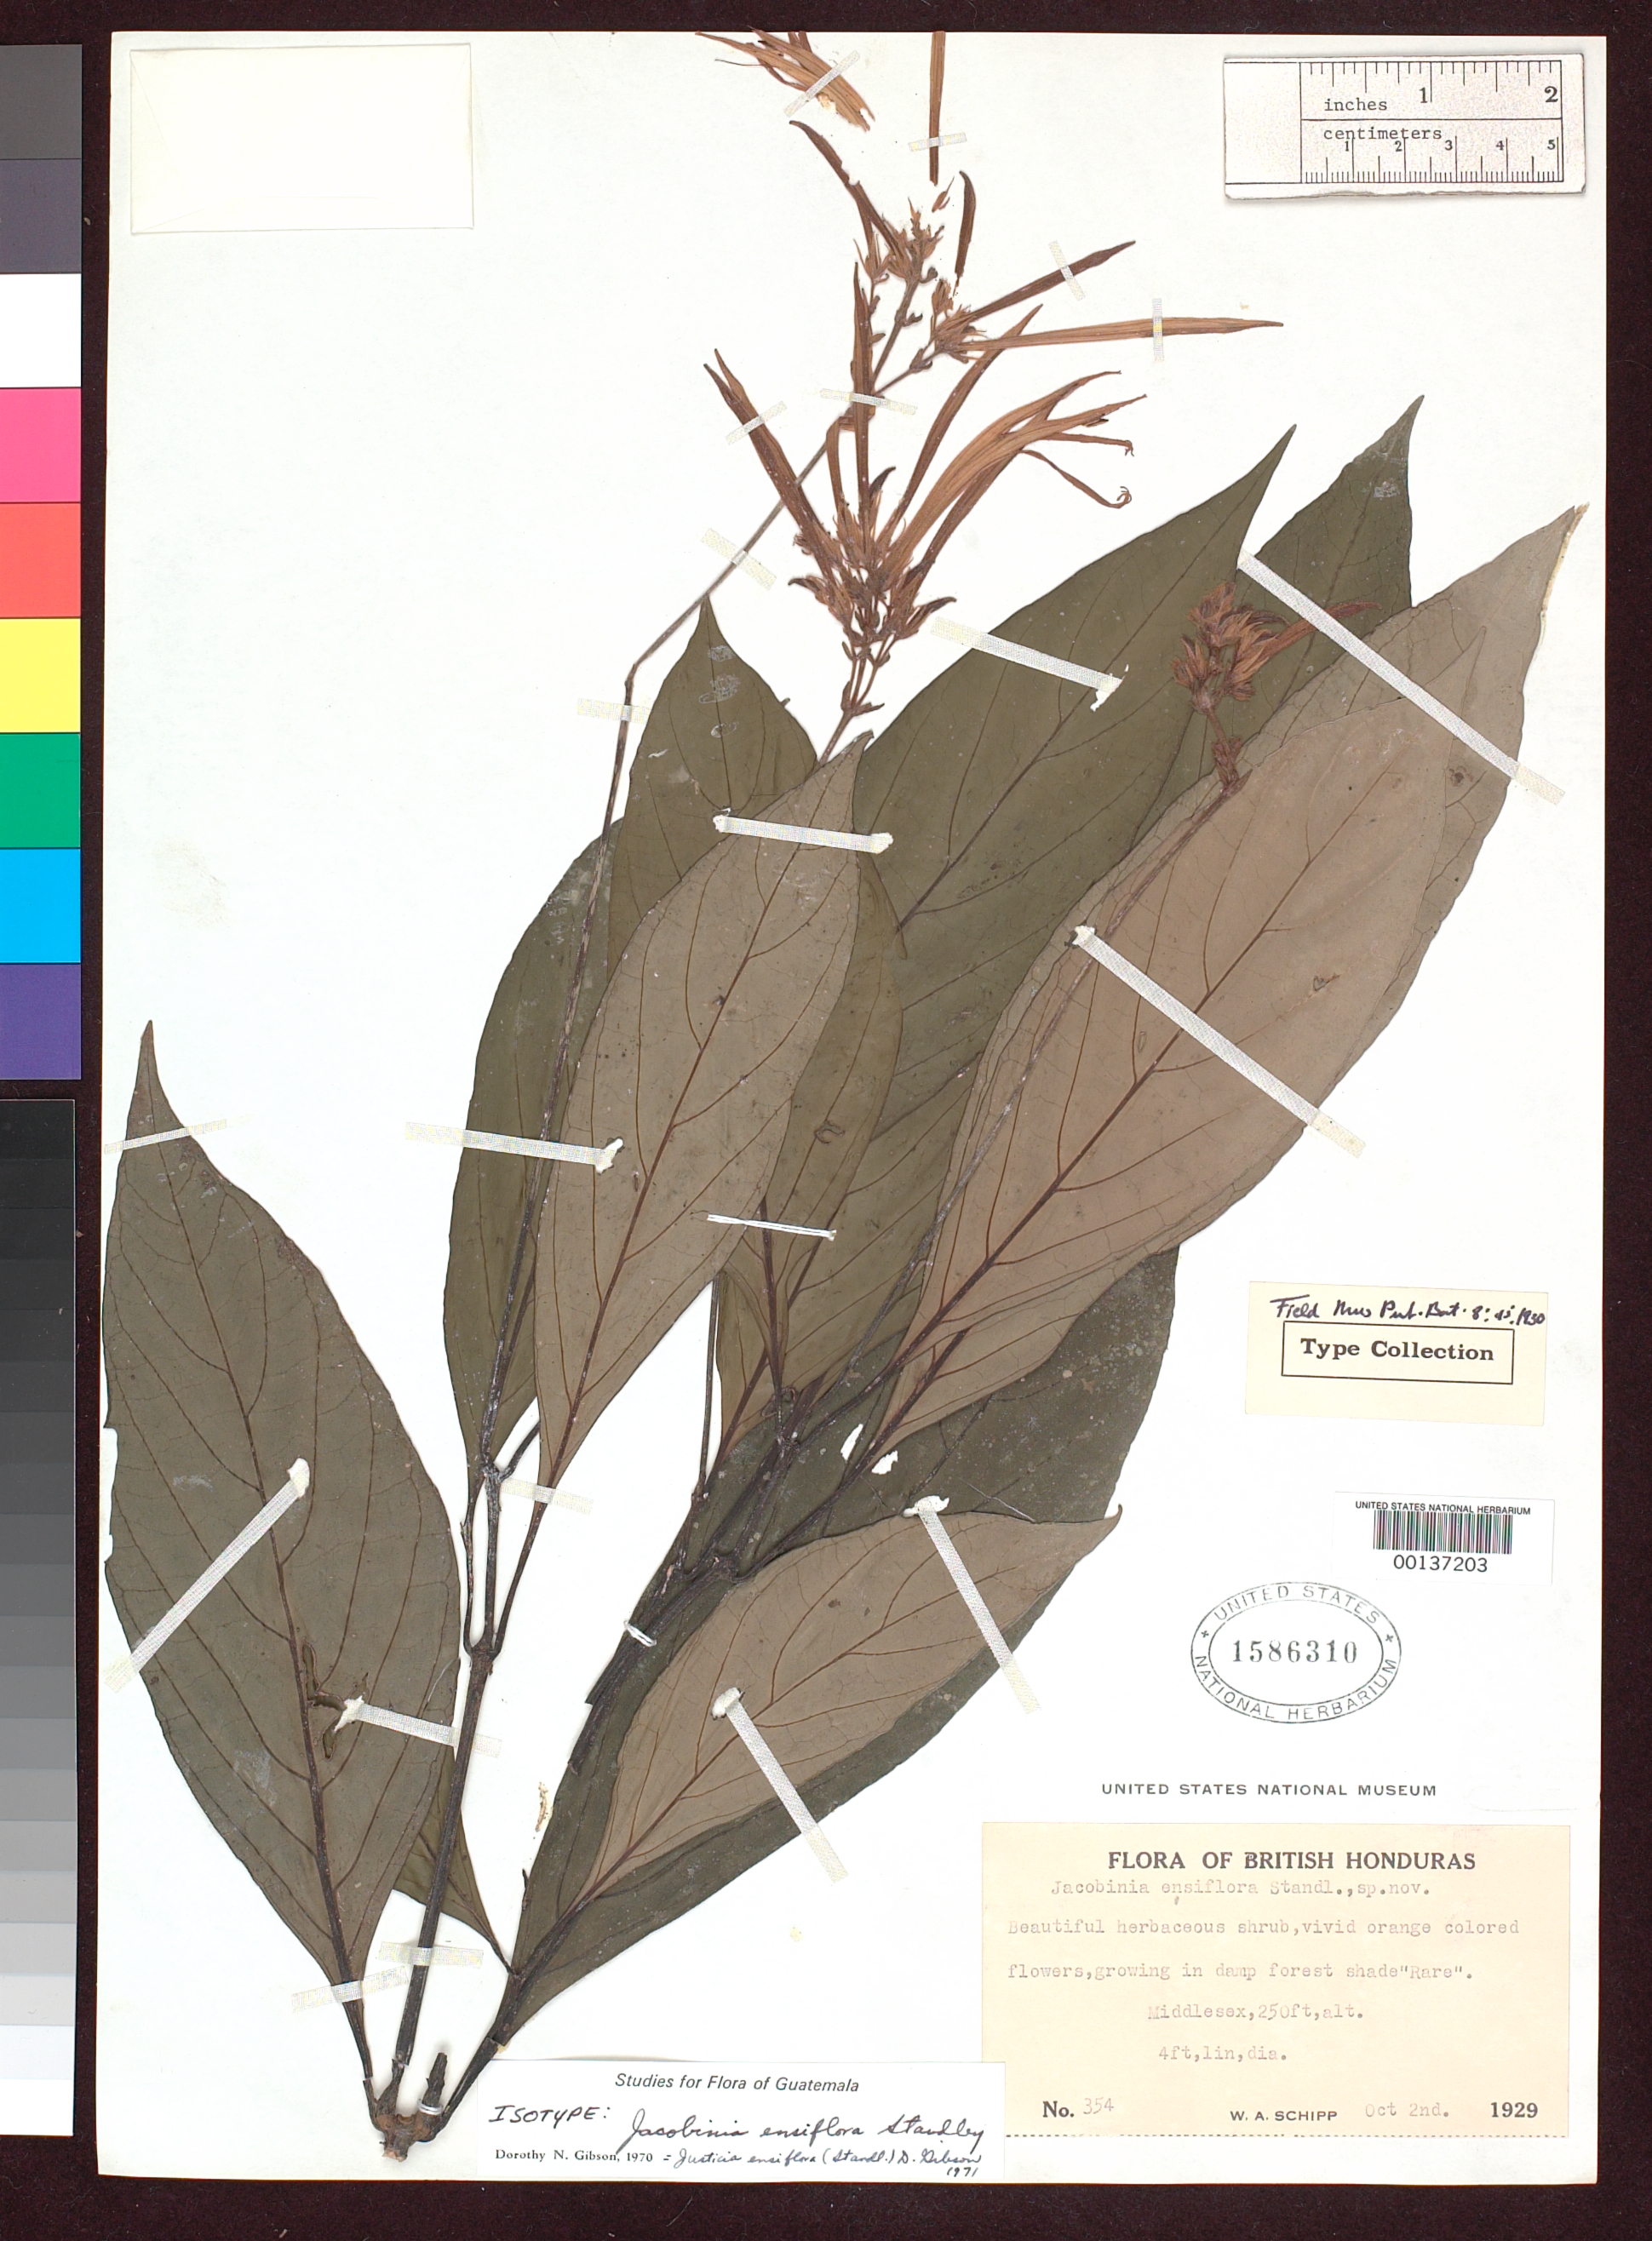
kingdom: Plantae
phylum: Tracheophyta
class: Magnoliopsida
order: Lamiales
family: Acanthaceae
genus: Jacobinia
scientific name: Jacobinia ensiflora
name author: Standl.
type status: Isotype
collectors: W. Schipp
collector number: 354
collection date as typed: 02 Oct 1929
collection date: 1929-10-02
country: Belize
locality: Middlesex.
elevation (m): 75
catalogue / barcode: US 1586310